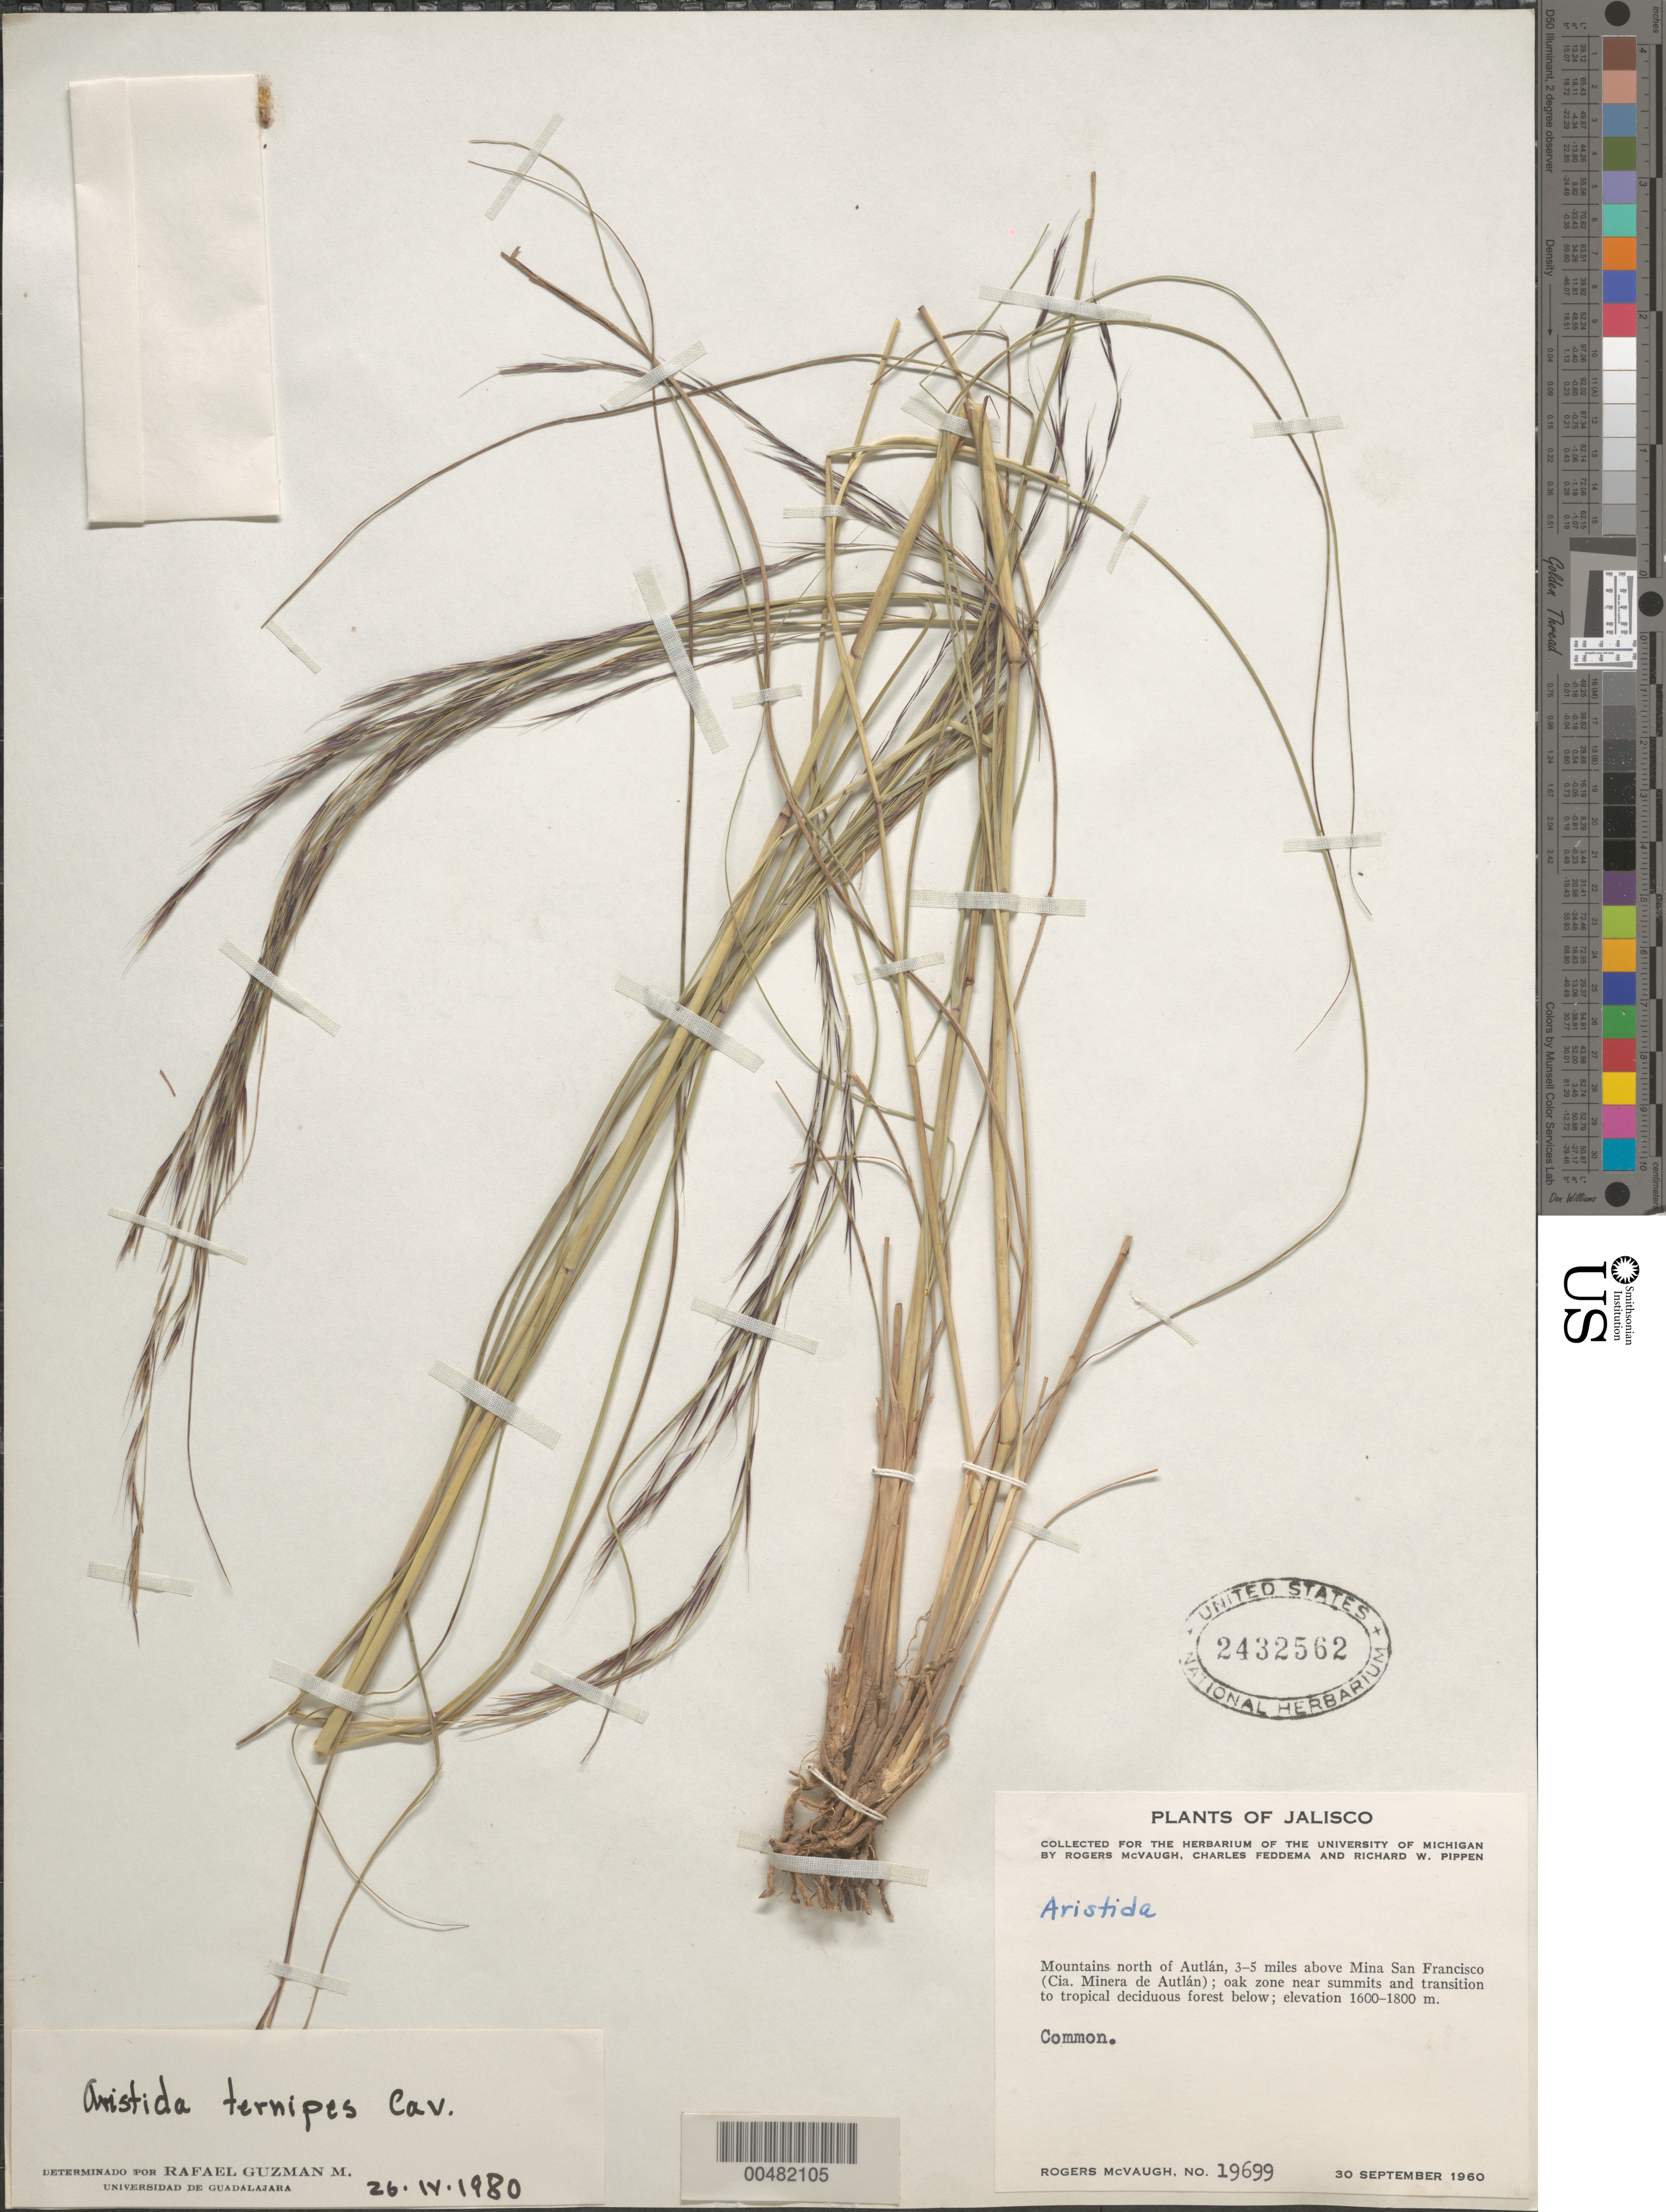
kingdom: Plantae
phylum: Tracheophyta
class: Liliopsida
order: Poales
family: Poaceae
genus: Aristida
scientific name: Aristida ternipes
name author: Cav.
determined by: Guzman-M., R.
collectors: R. McVaugh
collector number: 19699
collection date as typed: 30 Sep 1960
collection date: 1960-09-30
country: Mexico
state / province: Jalisco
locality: Mountains N of Autlán, 3-5 mi above Mina San Francisco (Cia. Minera de Autlán)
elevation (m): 1600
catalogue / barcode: US 2432562